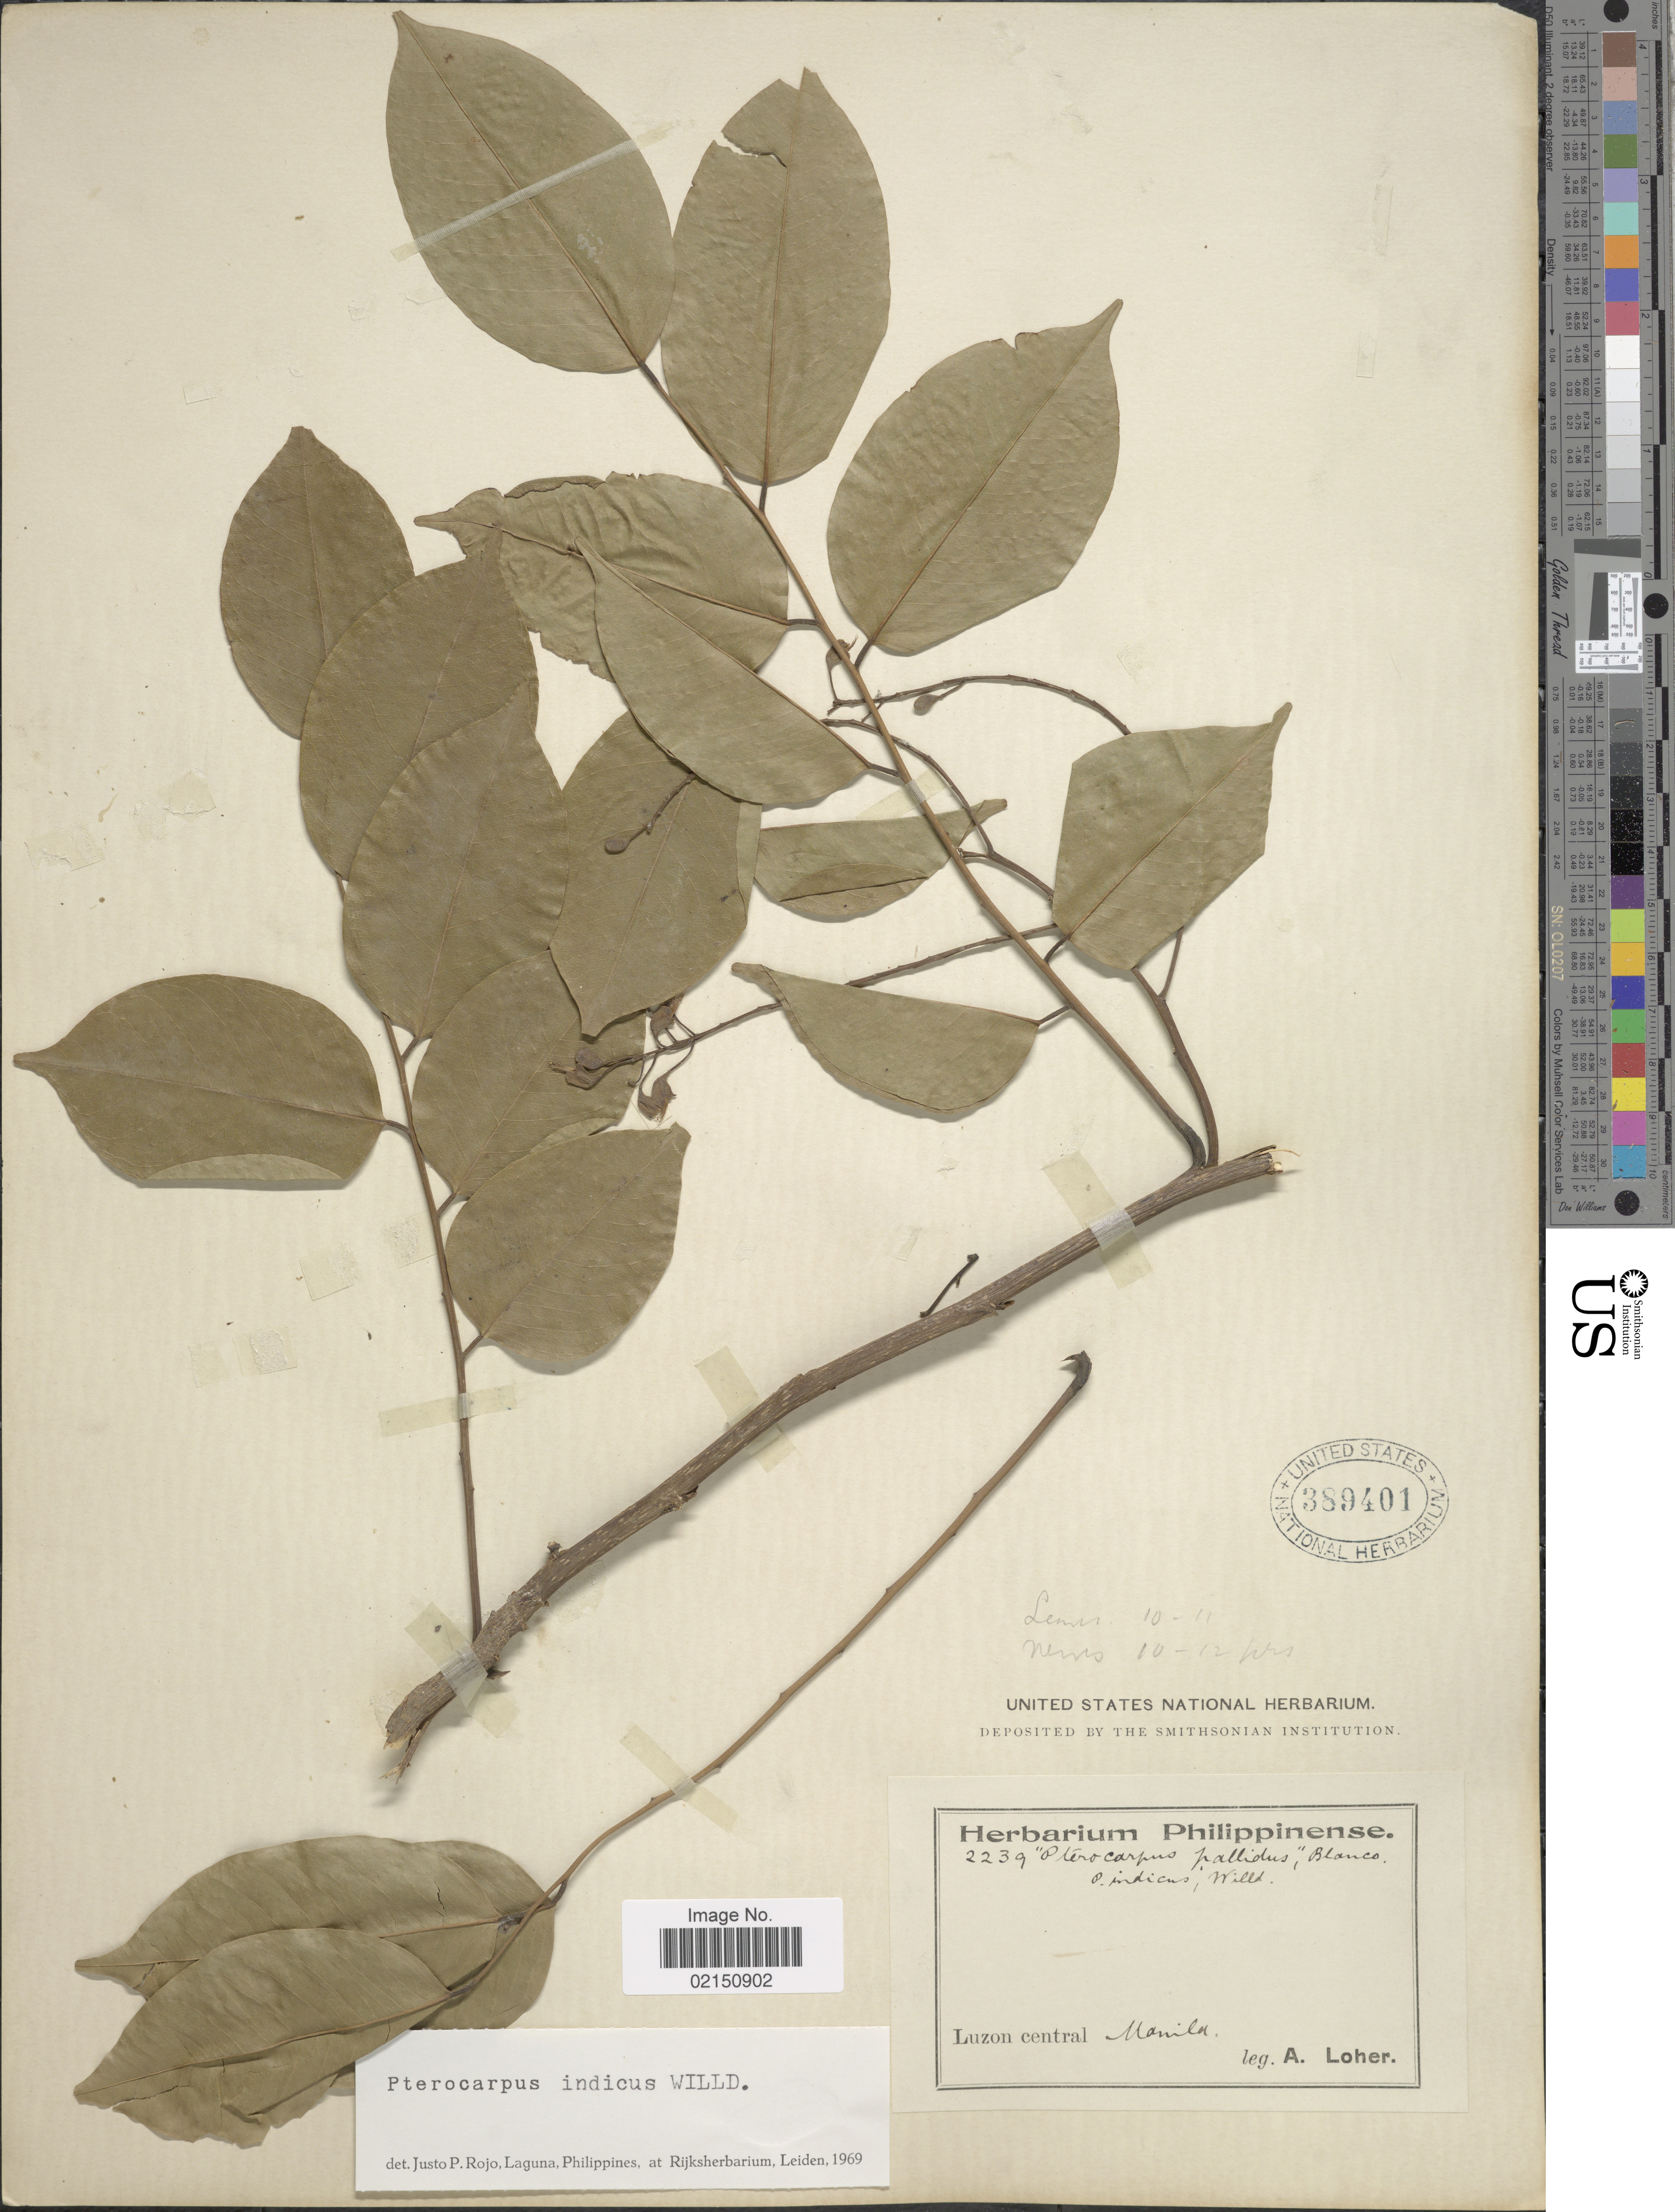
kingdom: Plantae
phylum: Tracheophyta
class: Magnoliopsida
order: Fabales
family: Fabaceae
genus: Pterocarpus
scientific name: Pterocarpus indicus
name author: Willd.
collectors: A. Loher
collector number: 2239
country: Philippines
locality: Luzon central, Manila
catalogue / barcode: US 389401